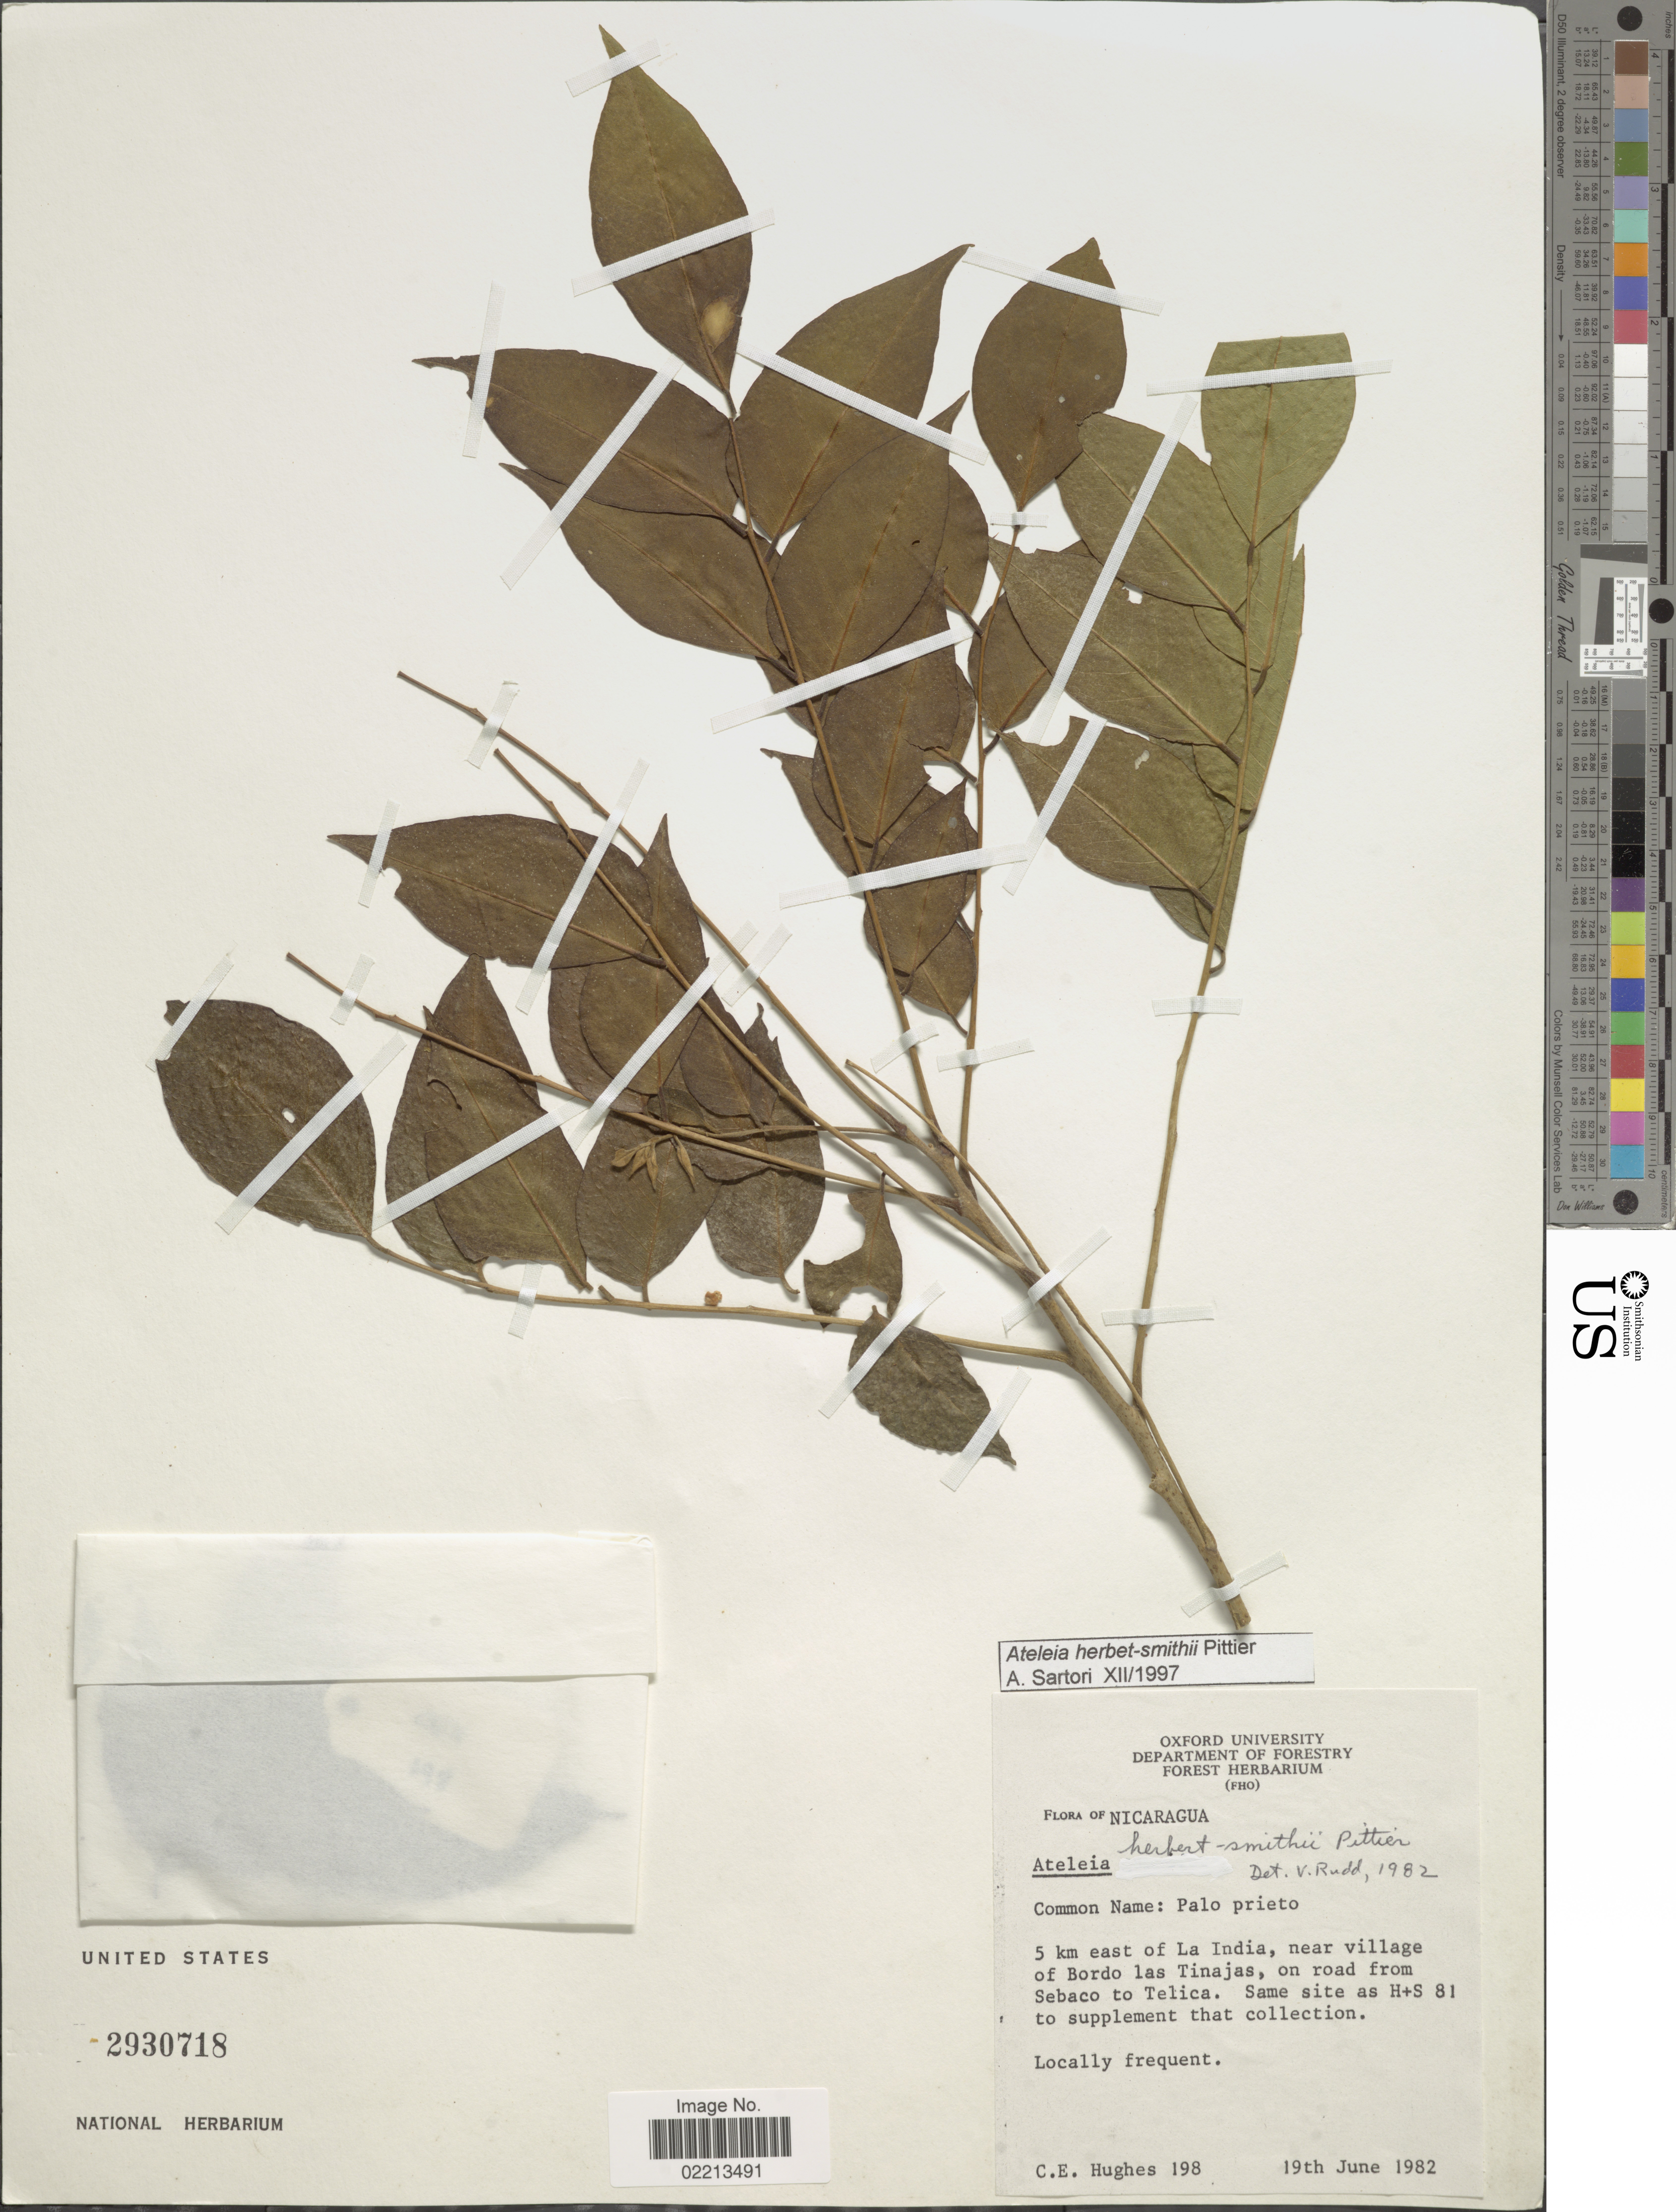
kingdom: Plantae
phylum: Tracheophyta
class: Magnoliopsida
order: Fabales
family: Fabaceae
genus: Ateleia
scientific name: Ateleia herbert-smithii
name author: Pittier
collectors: C. E. Hughes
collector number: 198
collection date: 1982-06-19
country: Nicaragua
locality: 5 km east of La India, near village of Bordo Las Tinajas, on road from Sebaco to Telicia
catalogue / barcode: US 2930718